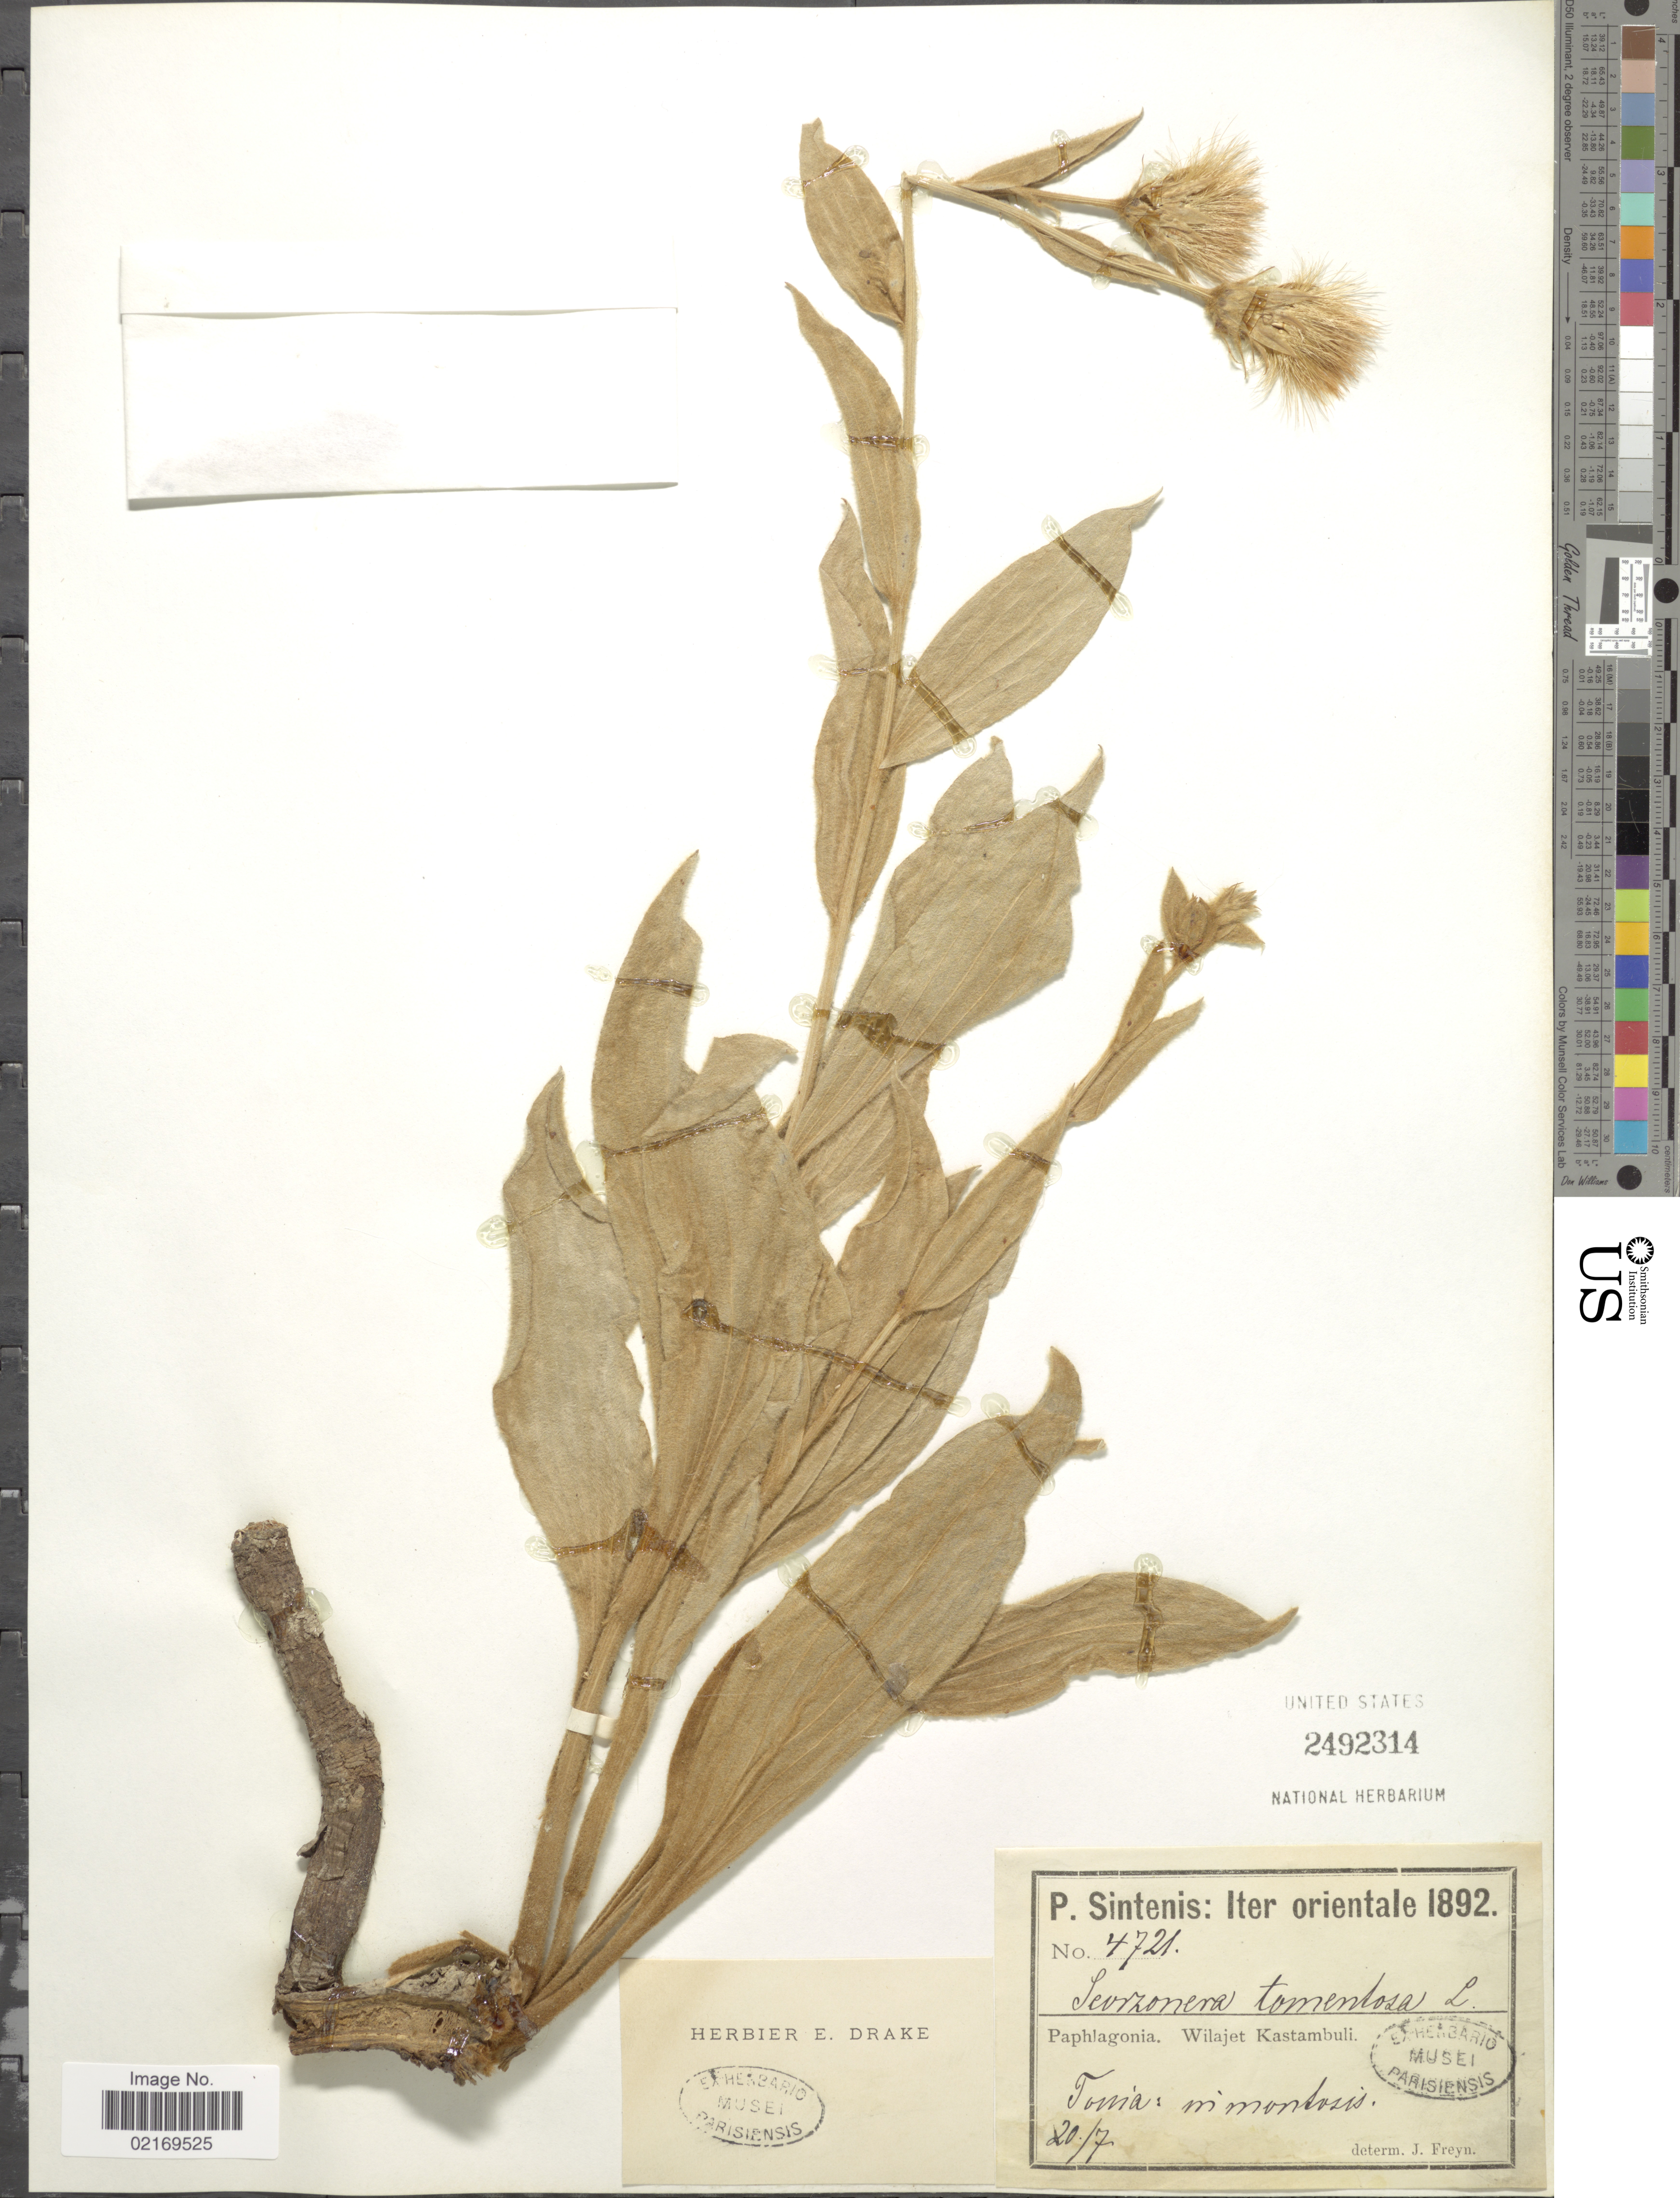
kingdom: Plantae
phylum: Tracheophyta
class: Magnoliopsida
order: Asterales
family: Asteraceae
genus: Scorzonera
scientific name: Scorzonera tomentosa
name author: L.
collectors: P. Sintenis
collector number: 4721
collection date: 1892-07-20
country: Turkey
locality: Iter oriental, Paphlagonia, Wilajet Kastambuli, Tonia: in montosis.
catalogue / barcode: US 2492314